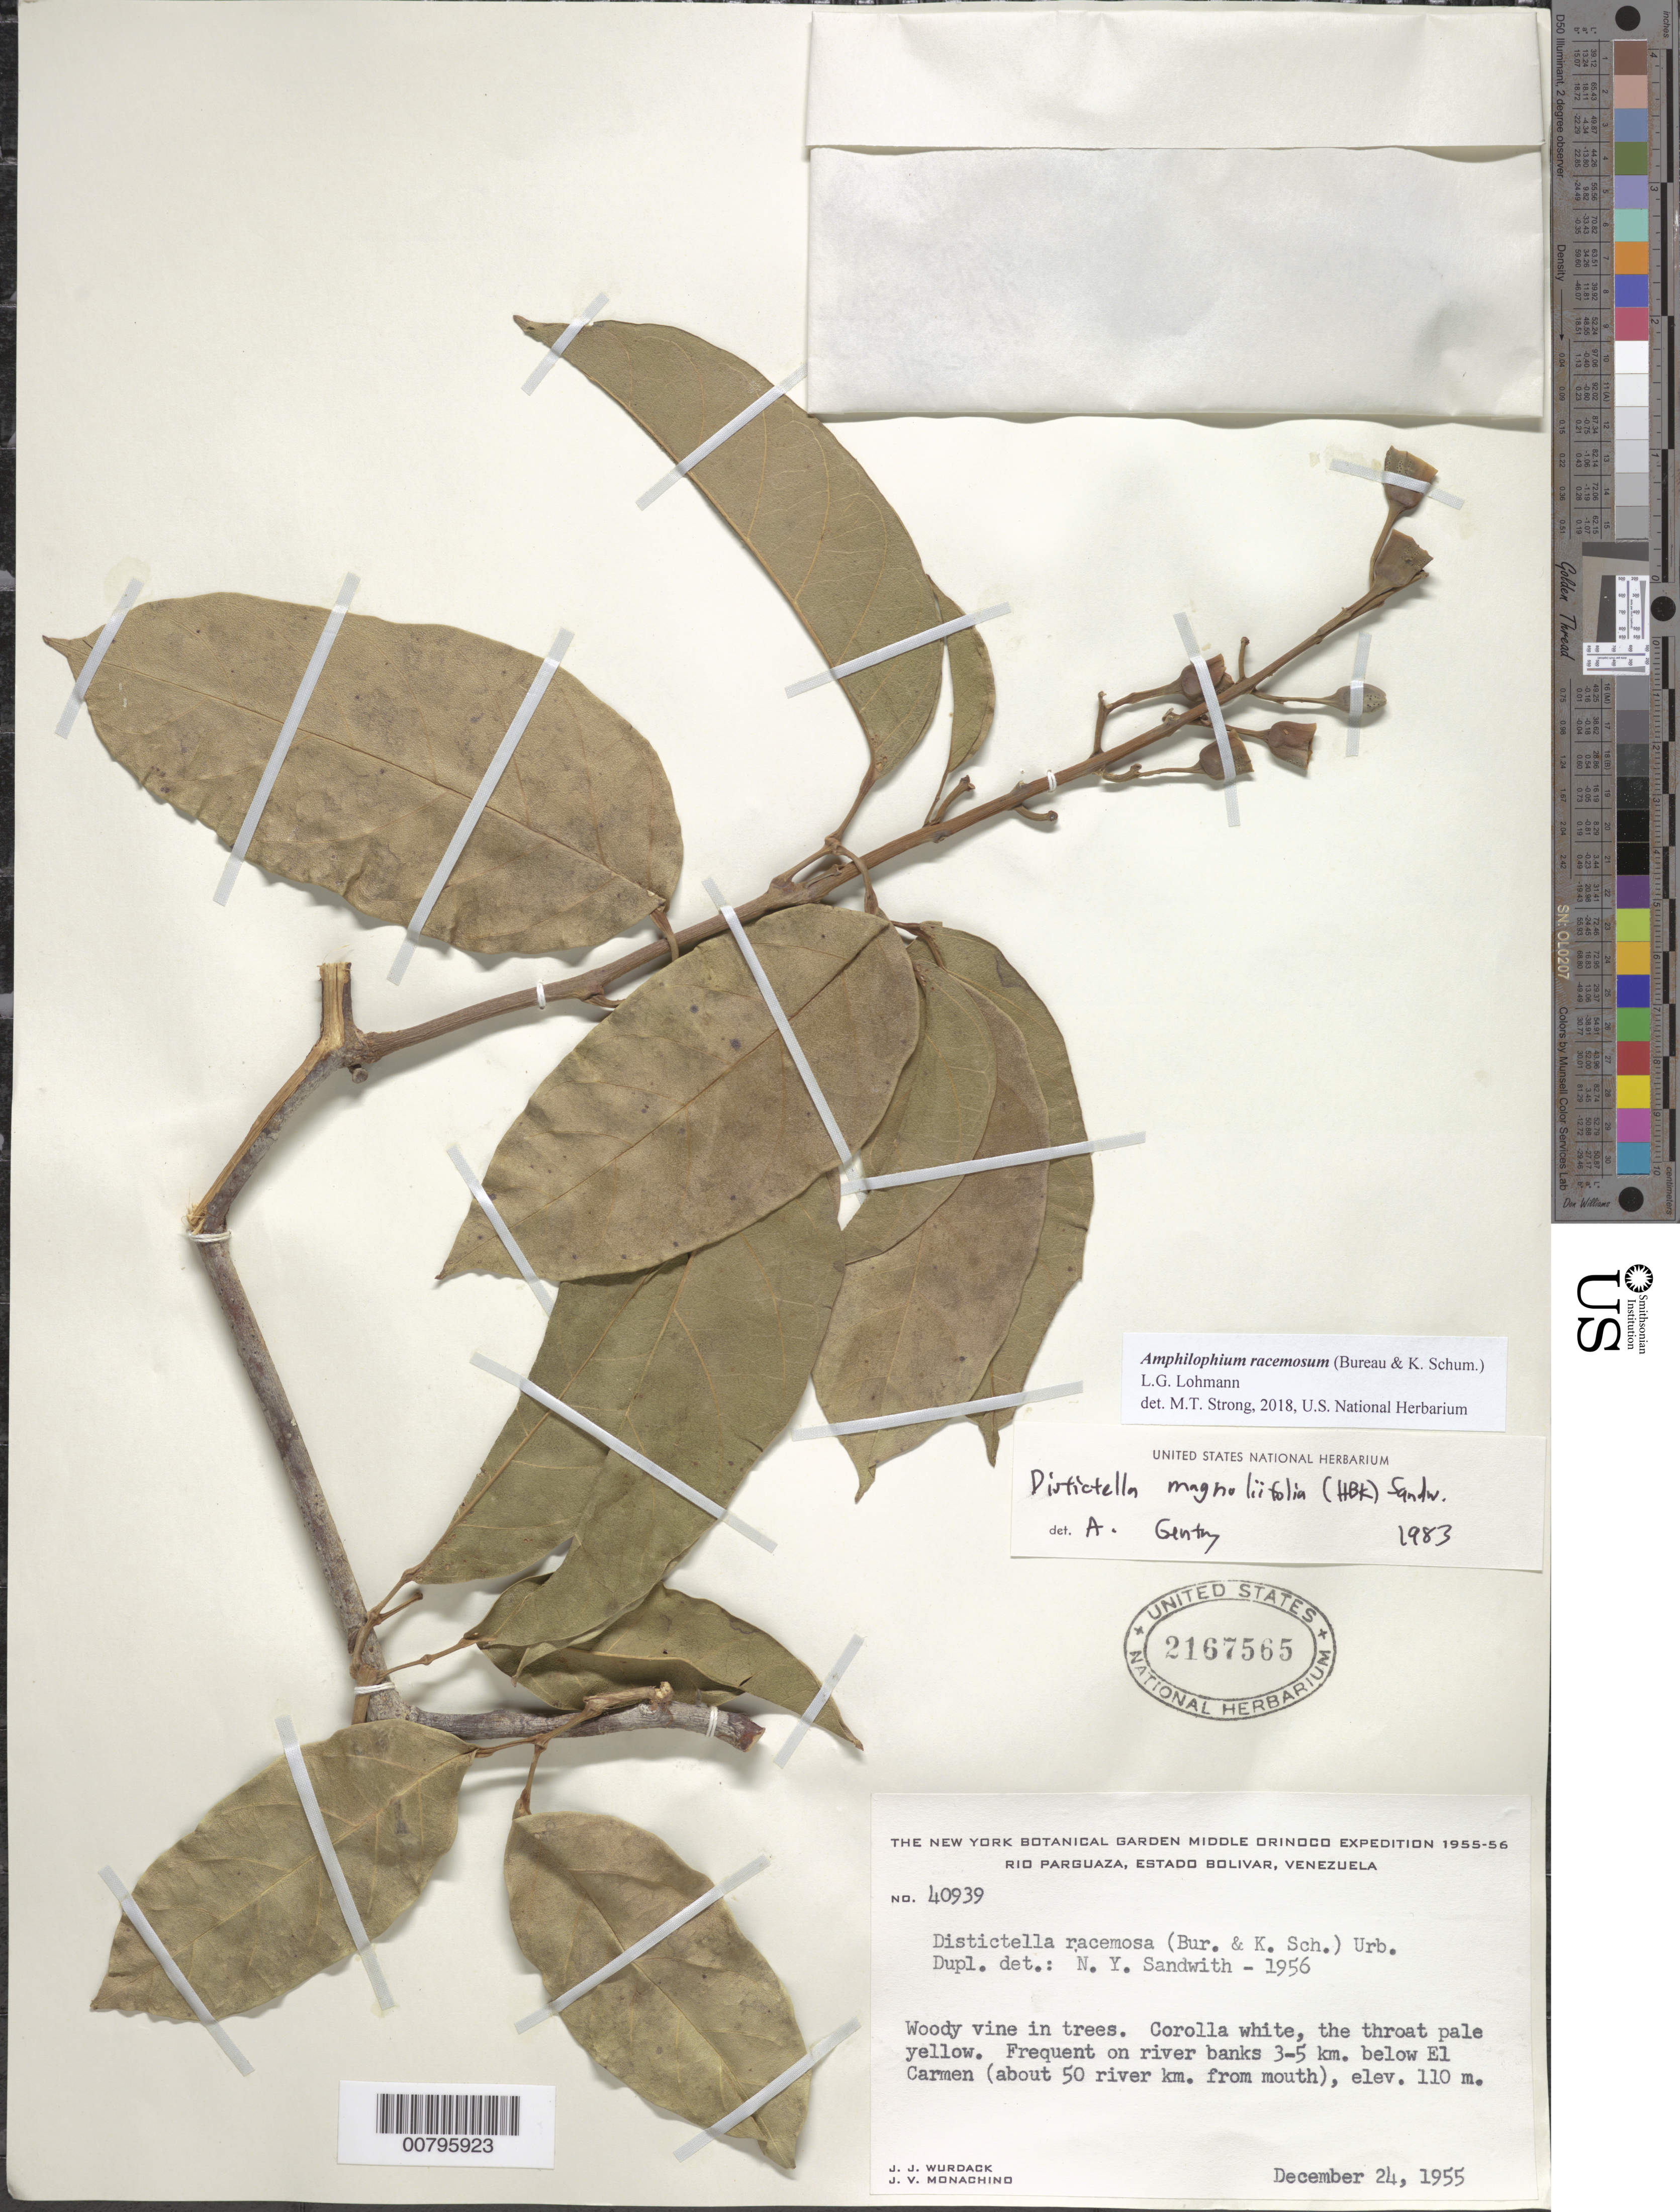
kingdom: Plantae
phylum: Tracheophyta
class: Magnoliopsida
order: Lamiales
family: Bignoniaceae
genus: Amphilophium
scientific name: Amphilophium racemosum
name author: (Bureau & K. Schum.) L.G. Lohmann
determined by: Strong, M. T., (US), Smithsonian Institution - National Museum of Natural History (UNITED STATES)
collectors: J. J. Wurdack & J. V. Monachino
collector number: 40939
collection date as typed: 24-Dec-55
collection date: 1955-12-24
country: Venezuela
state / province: Bolívar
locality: El Carmen, 3-5 km below (50 km above mouth); Río Parguaza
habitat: Riverbank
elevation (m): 110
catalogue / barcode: US 2167565